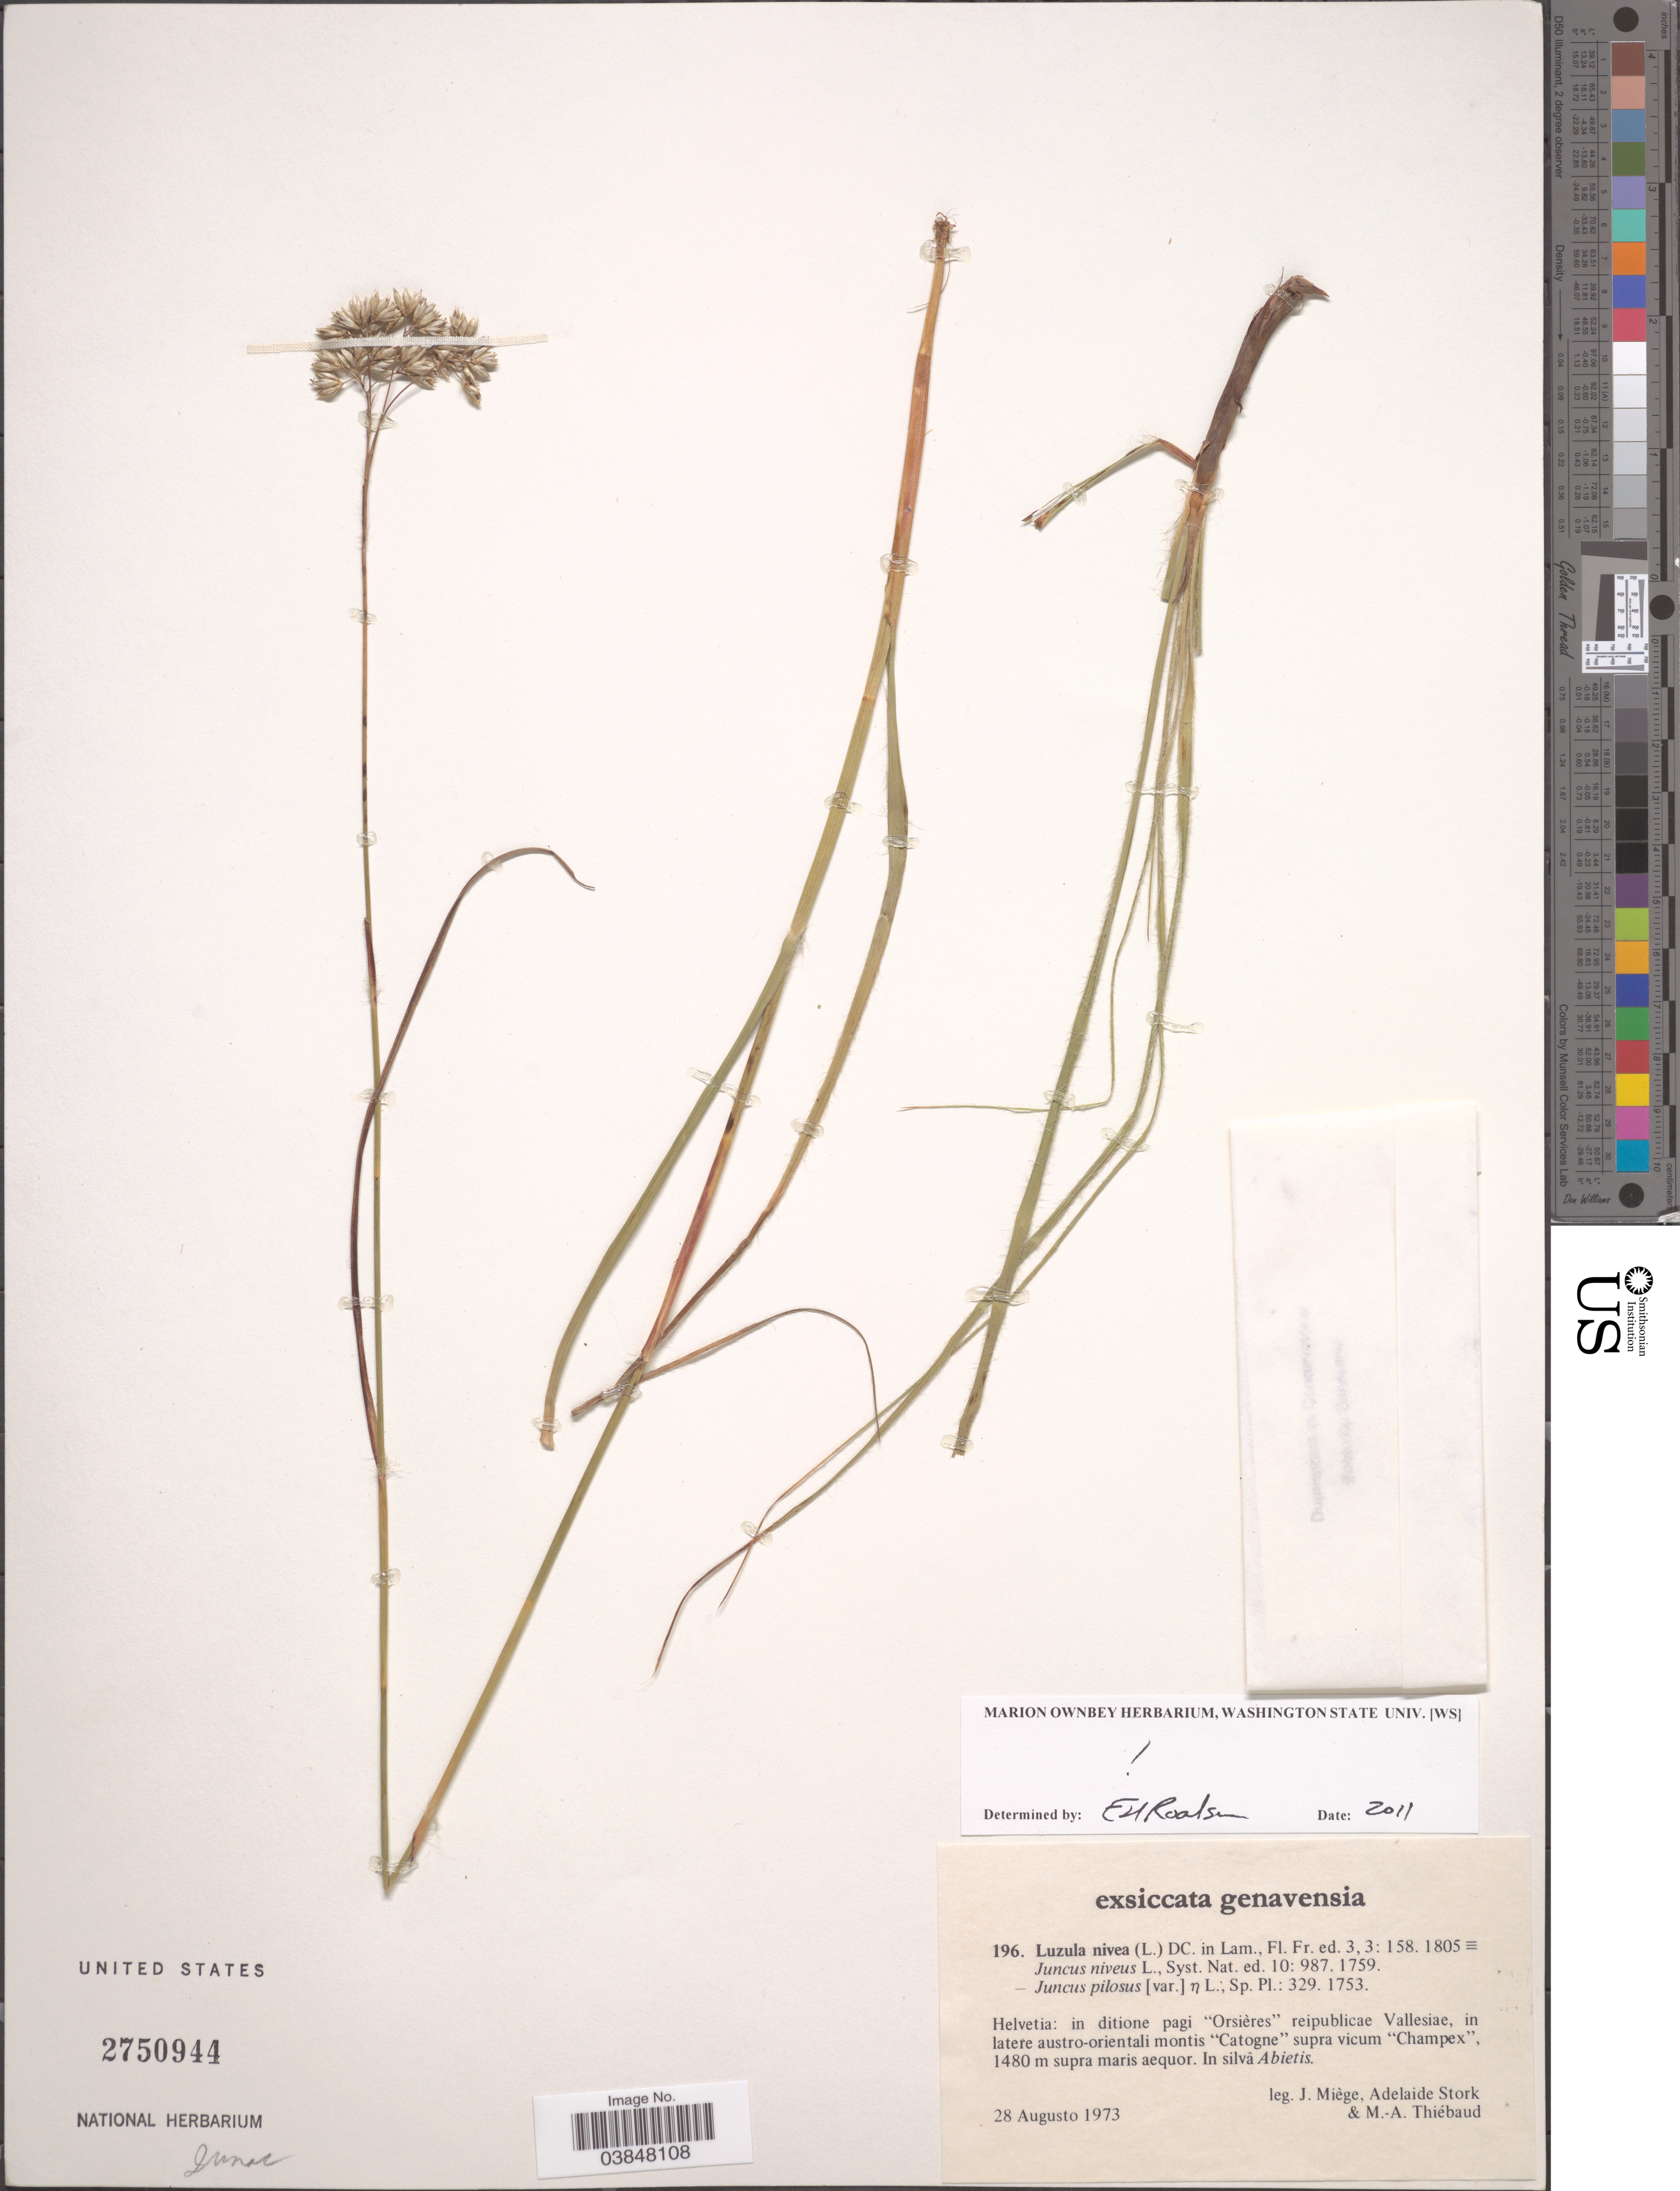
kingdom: Plantae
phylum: Tracheophyta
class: Liliopsida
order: Poales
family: Juncaceae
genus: Luzula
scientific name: Luzula nivea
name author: (L.) DC.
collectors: J. Miége, A. Stork & M. Thiebaud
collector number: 196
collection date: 1973-08-28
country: Switzerland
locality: Helvetia: in ditione pagi "Orsières" reipublicæ Vallesiæ, in latere austro-orientali montis "Catogne" supra vicum "Champex". In silva Abietis.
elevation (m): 1480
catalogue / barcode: US 2750944